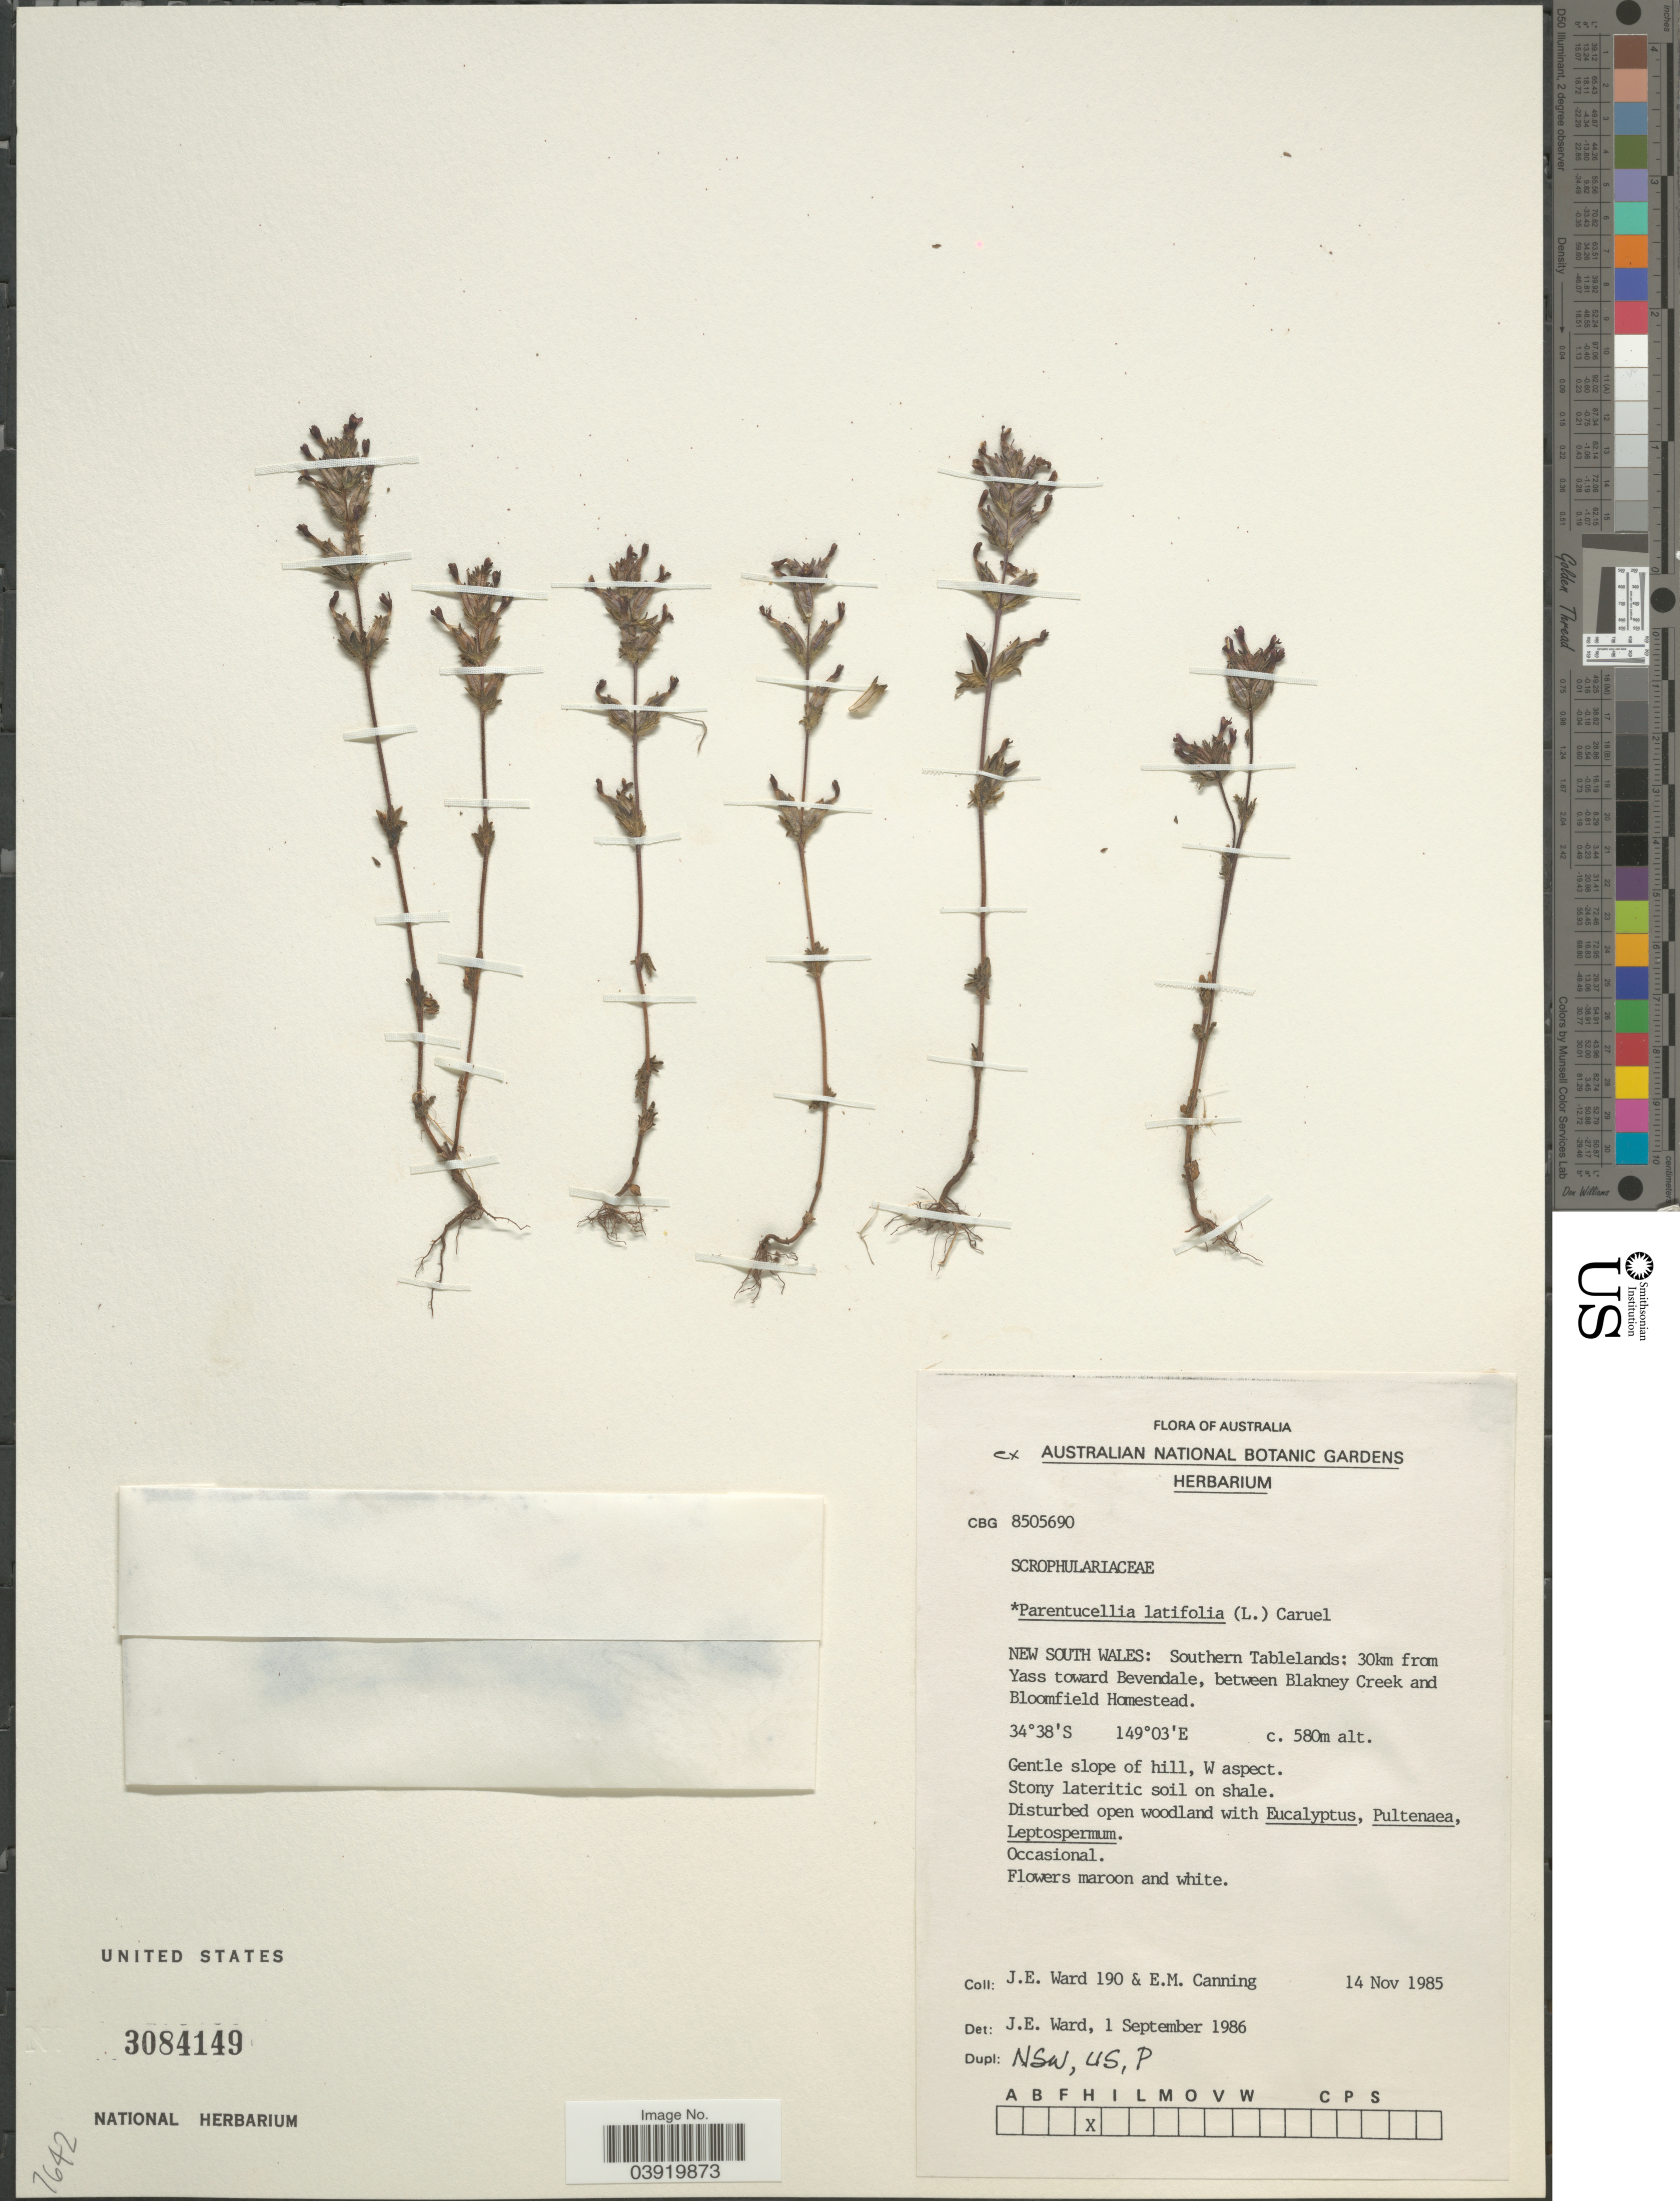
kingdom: Plantae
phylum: Tracheophyta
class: Magnoliopsida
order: Lamiales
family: Orobanchaceae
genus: Parentucellia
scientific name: Parentucellia latifolia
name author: (L.) Caruel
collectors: J. Ward & E. Canning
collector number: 190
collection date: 1985-11-14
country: Australia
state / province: New South Wales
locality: Southern Tablelands: 30 km from Yass toward Bevendale, between Blakney Creek and Bloomfield Homestead. W aspect.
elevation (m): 580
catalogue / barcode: US 3084149